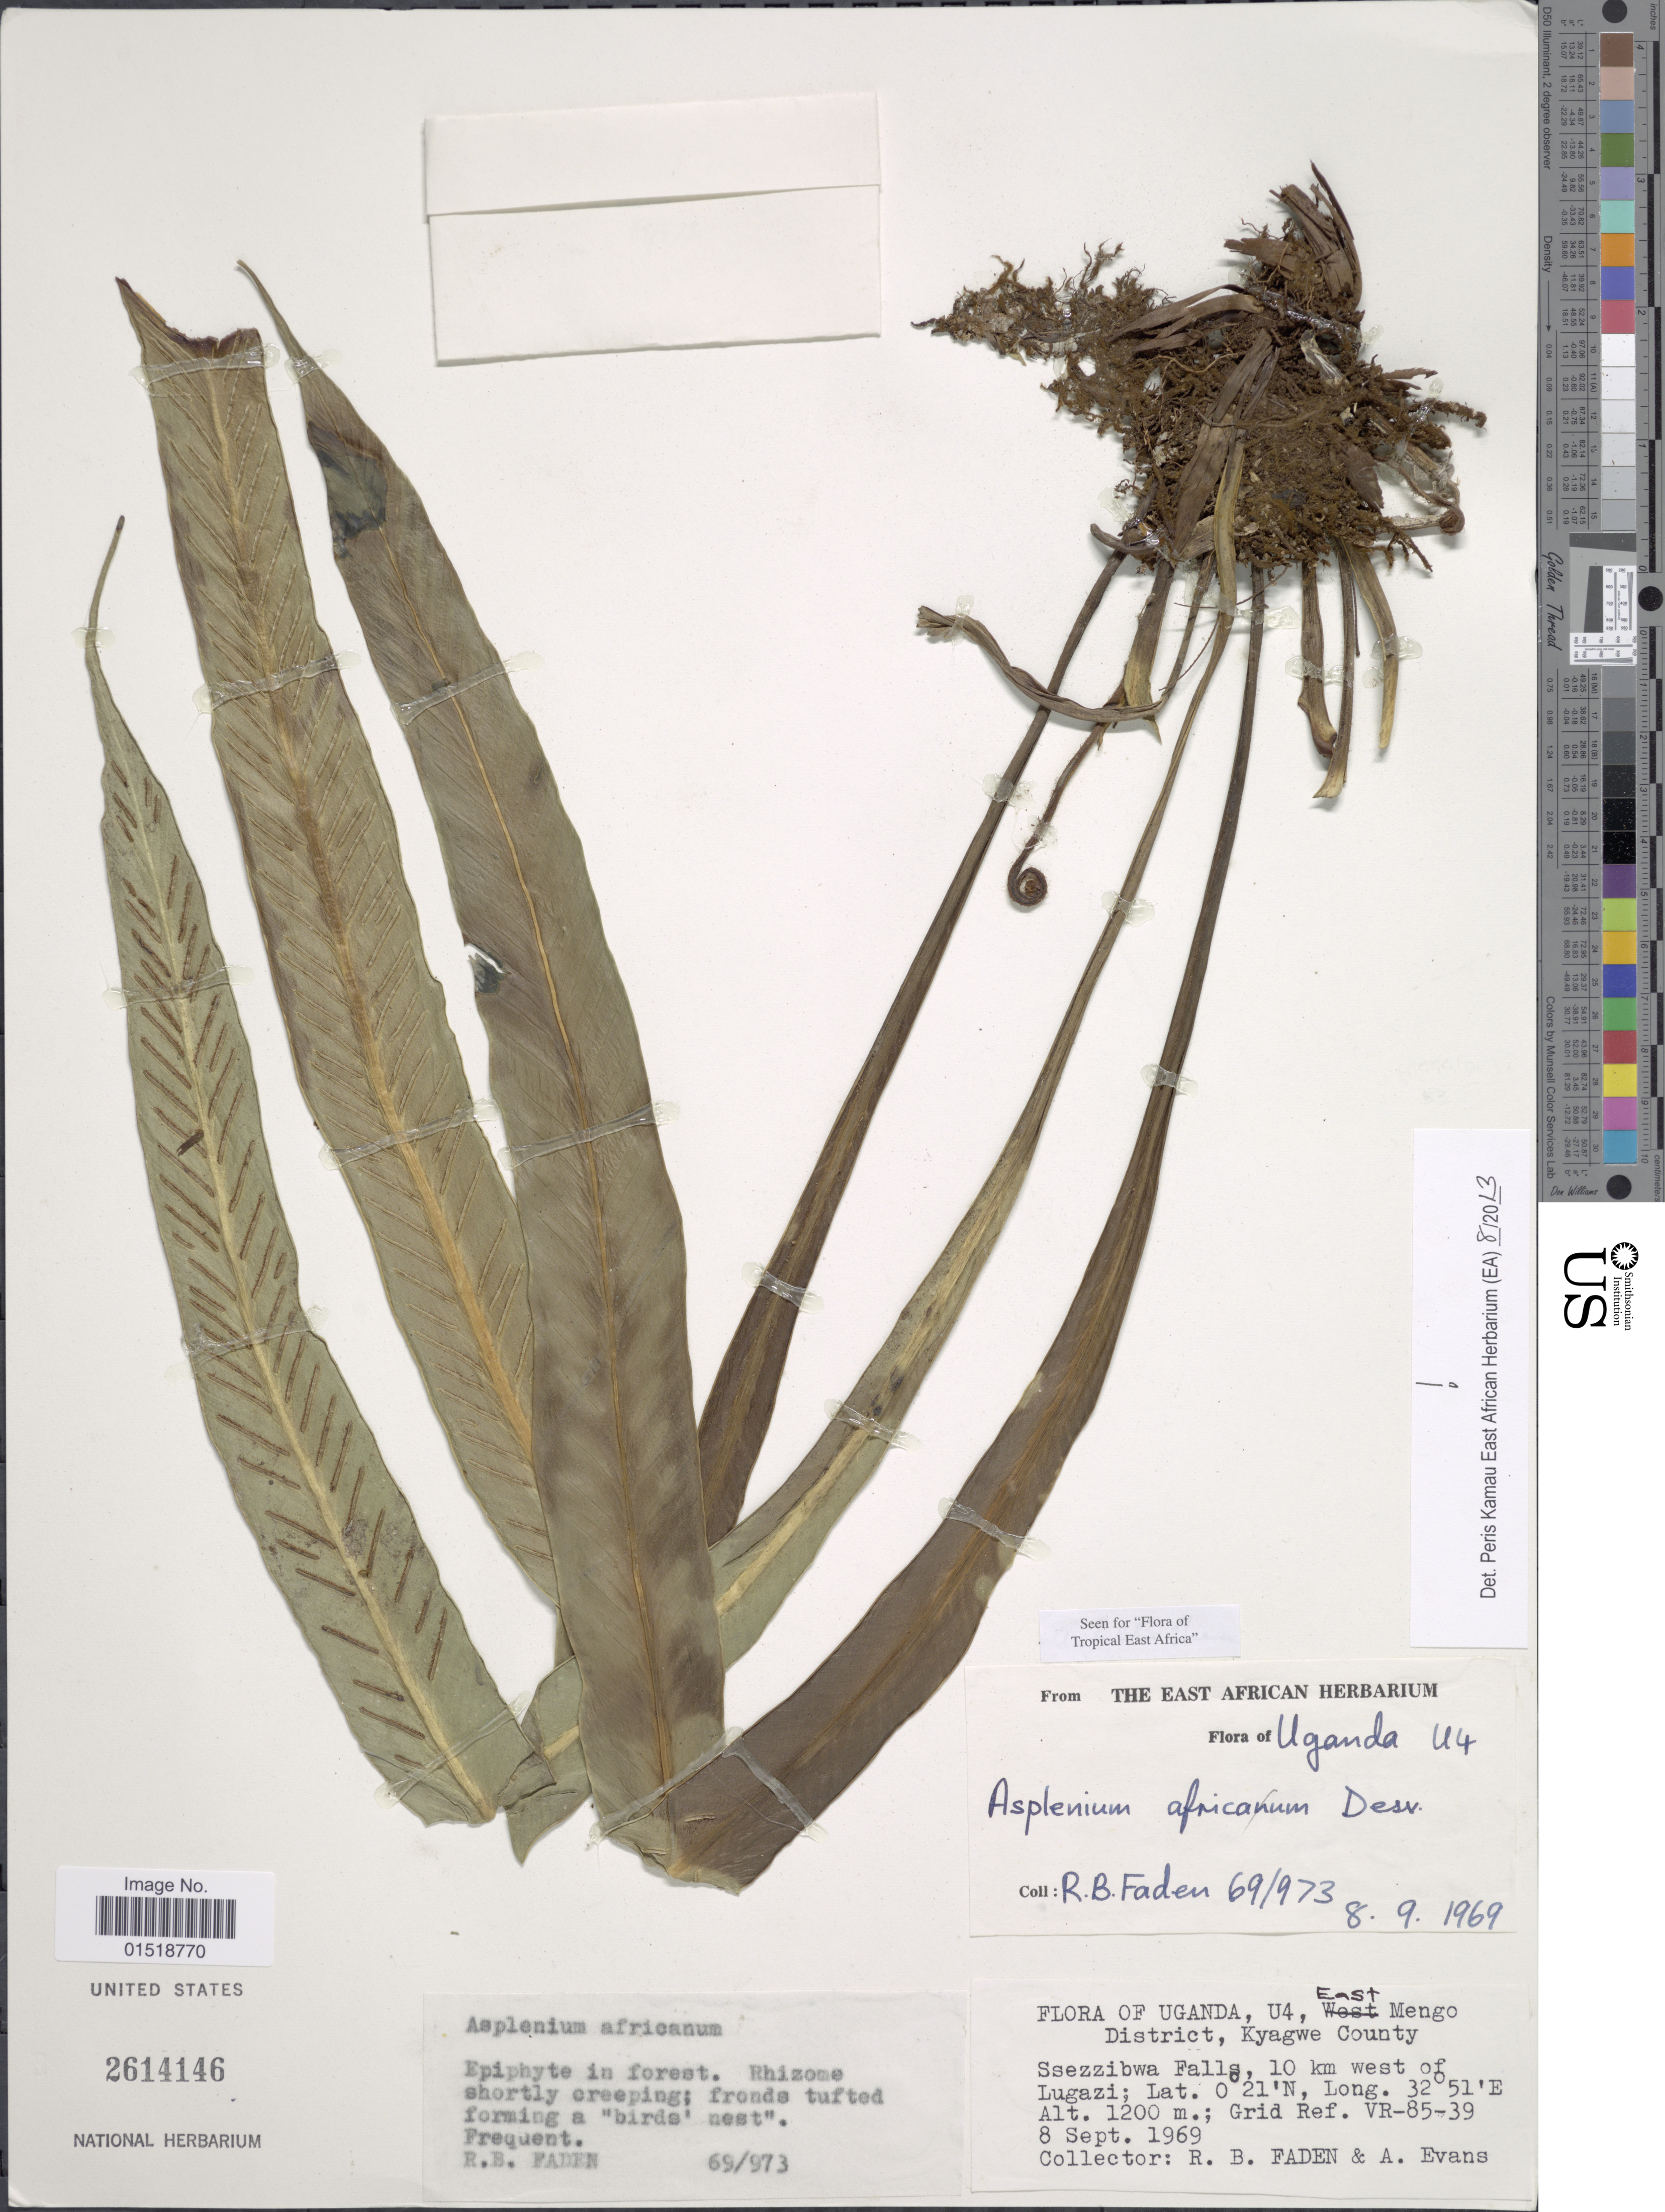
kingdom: Plantae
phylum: Tracheophyta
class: Polypodiopsida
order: Polypodiales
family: Aspleniaceae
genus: Asplenium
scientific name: Asplenium africanum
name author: Desv.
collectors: R. B. Faden & A. Evans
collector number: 69/973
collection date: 1969-09-08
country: Uganda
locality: Uganda, U4, East Mengo District, Kyagwe County. Ssezzibwa Falls, 10 km west of Lugazi. Grid Ref. VR-85-39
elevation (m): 1200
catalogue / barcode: US 2614146